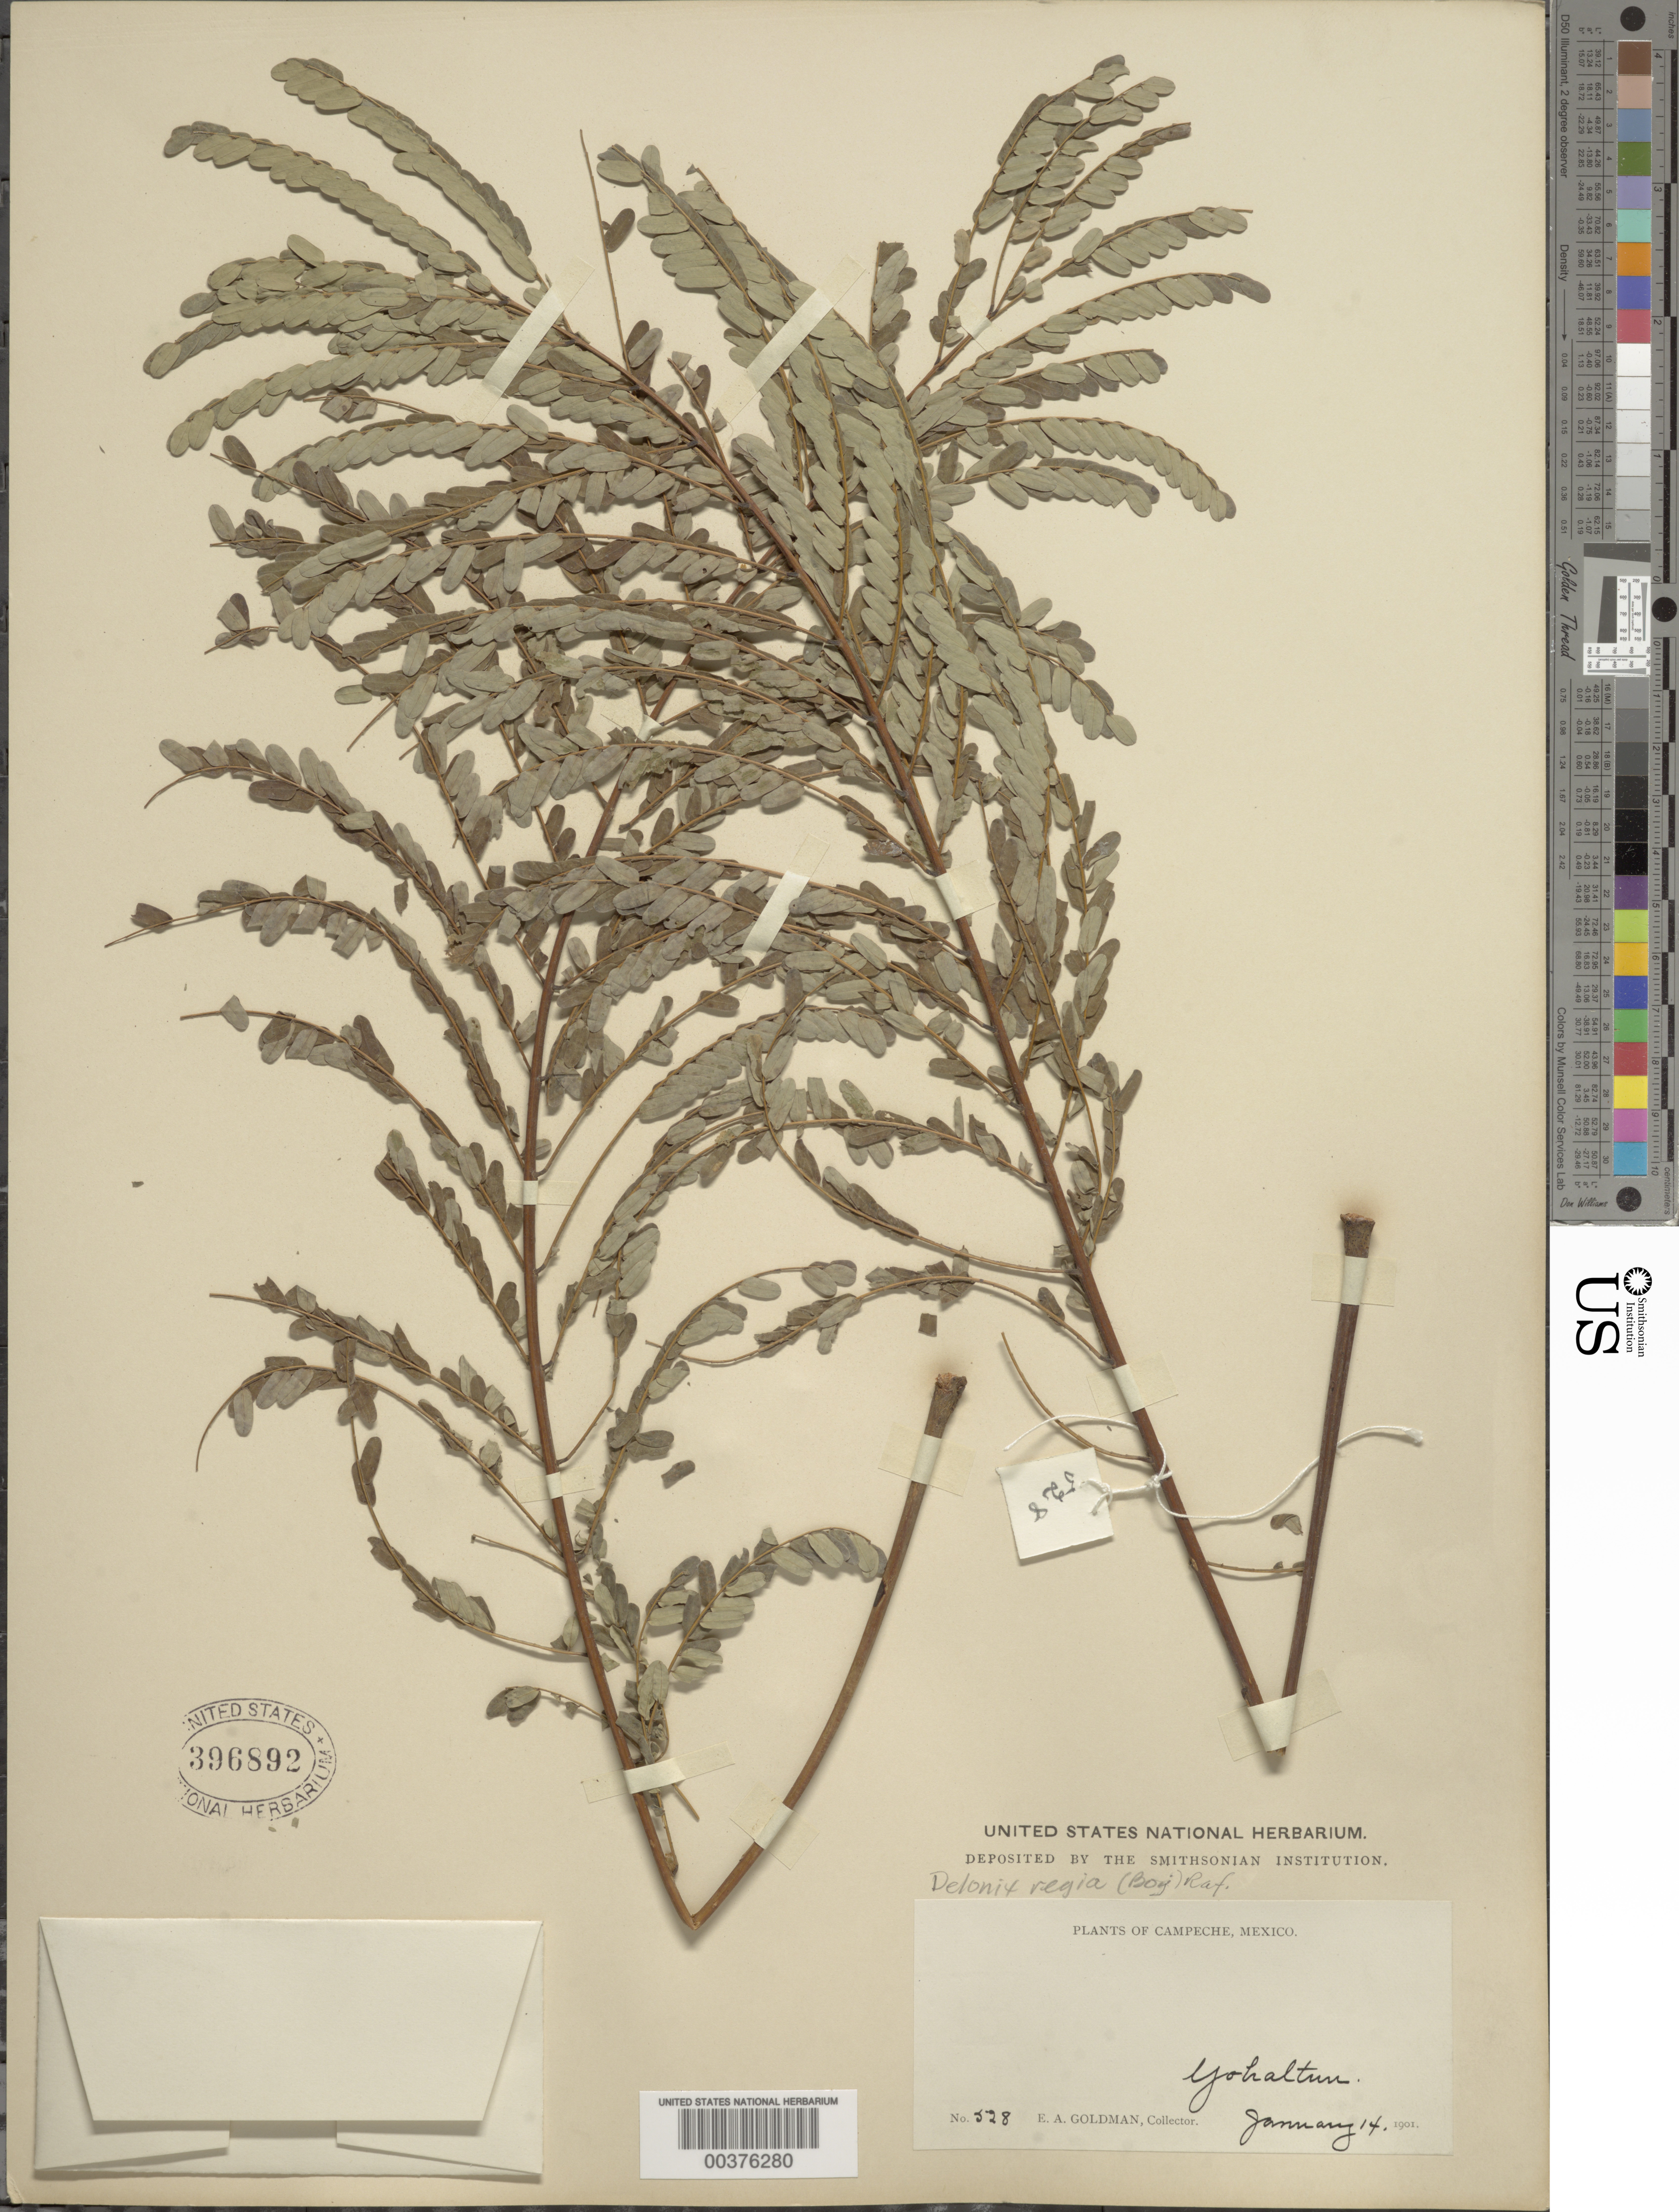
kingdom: Plantae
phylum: Tracheophyta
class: Magnoliopsida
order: Fabales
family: Fabaceae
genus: Delonix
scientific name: Delonix regia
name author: (Bojer ex Hook.) Raf.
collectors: E. A. Goldman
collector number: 528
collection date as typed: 14 Jan 1901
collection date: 1901-01-14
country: Mexico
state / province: Campeche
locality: Yohaltún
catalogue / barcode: US 396892